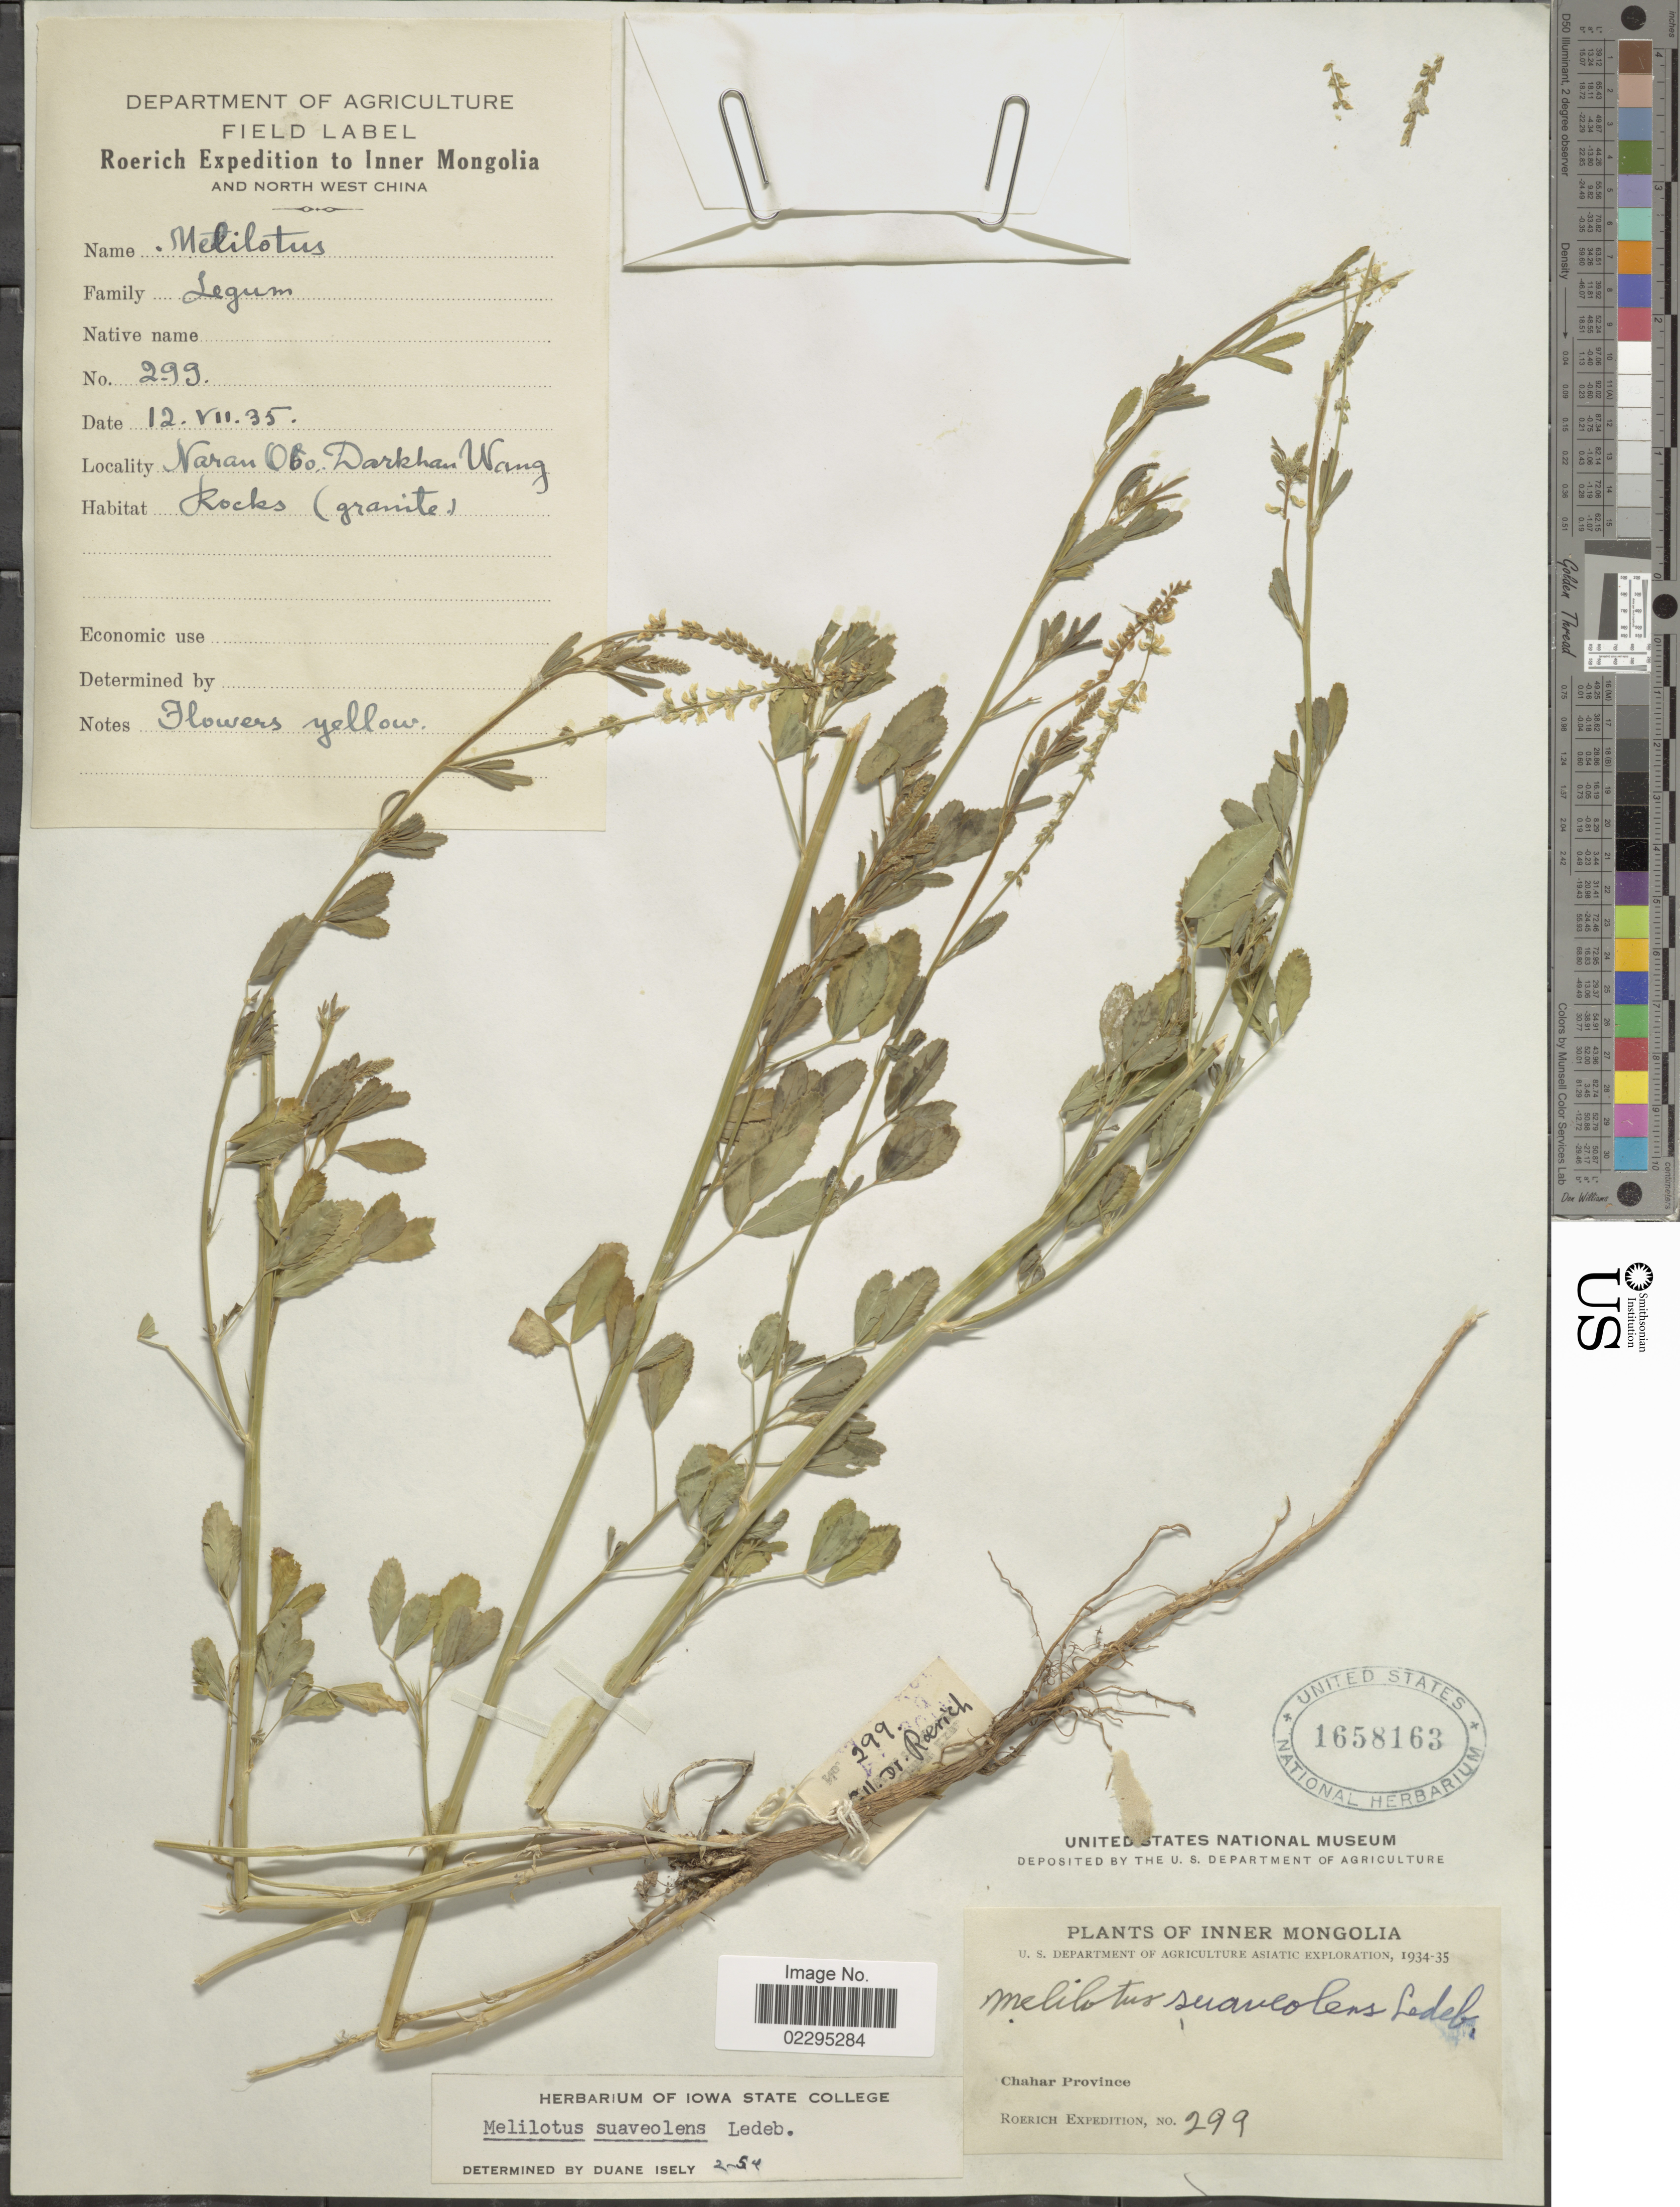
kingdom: Plantae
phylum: Tracheophyta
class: Magnoliopsida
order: Fabales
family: Fabaceae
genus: Melilotus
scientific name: Melilotus suaveolens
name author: Ledeb.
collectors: Roerich Expedition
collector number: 299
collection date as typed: Transcribed d/m/y: 12/7/35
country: China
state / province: Nei Monggol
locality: Inner Mongolia. Chahar Province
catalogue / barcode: US 1658163